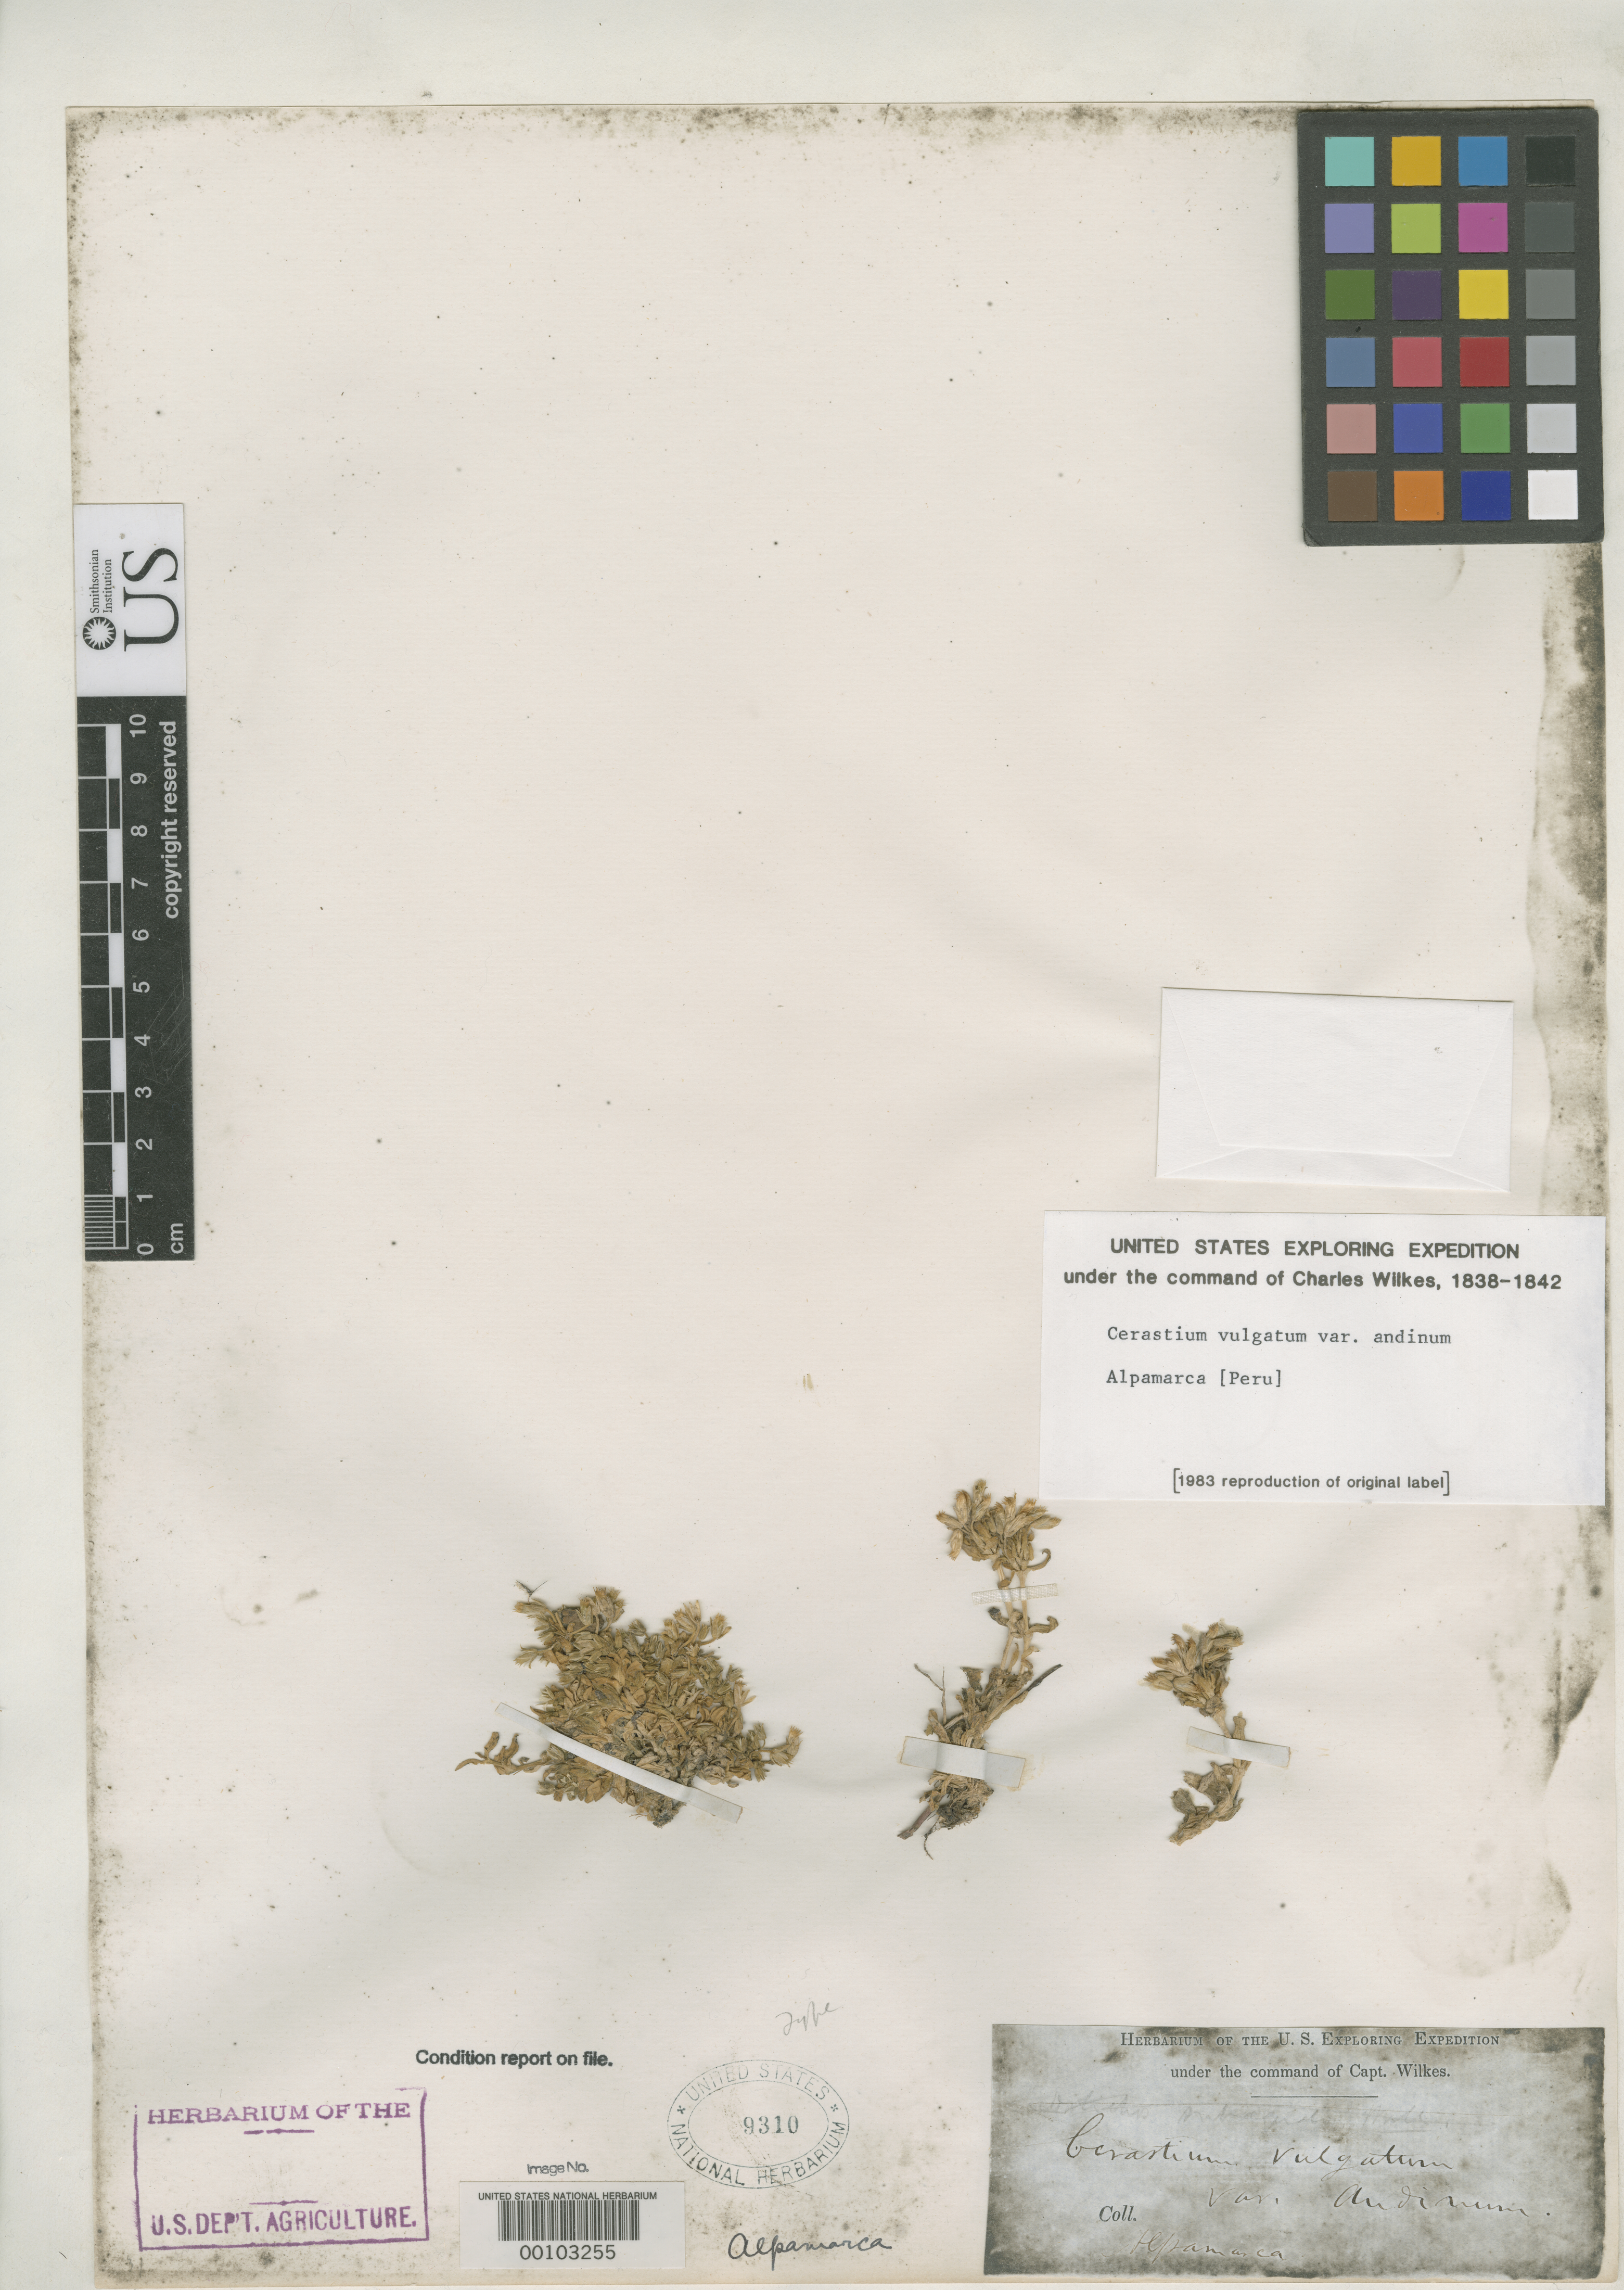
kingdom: Plantae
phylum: Tracheophyta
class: Magnoliopsida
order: Caryophyllales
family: Caryophyllaceae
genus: Cerastium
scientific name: Cerastium vulgatum var. andinum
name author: A. Gray in Wilkes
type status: Holotype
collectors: Wilkes Explor. Exped.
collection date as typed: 1838 to -- --- 1842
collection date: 1838/1842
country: Peru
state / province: San Martín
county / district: Mariscal Cáceres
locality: Rio Huallaga, margen Derecha del; Balsa Probana; dtto. Tocache Nuevo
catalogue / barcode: US 9310